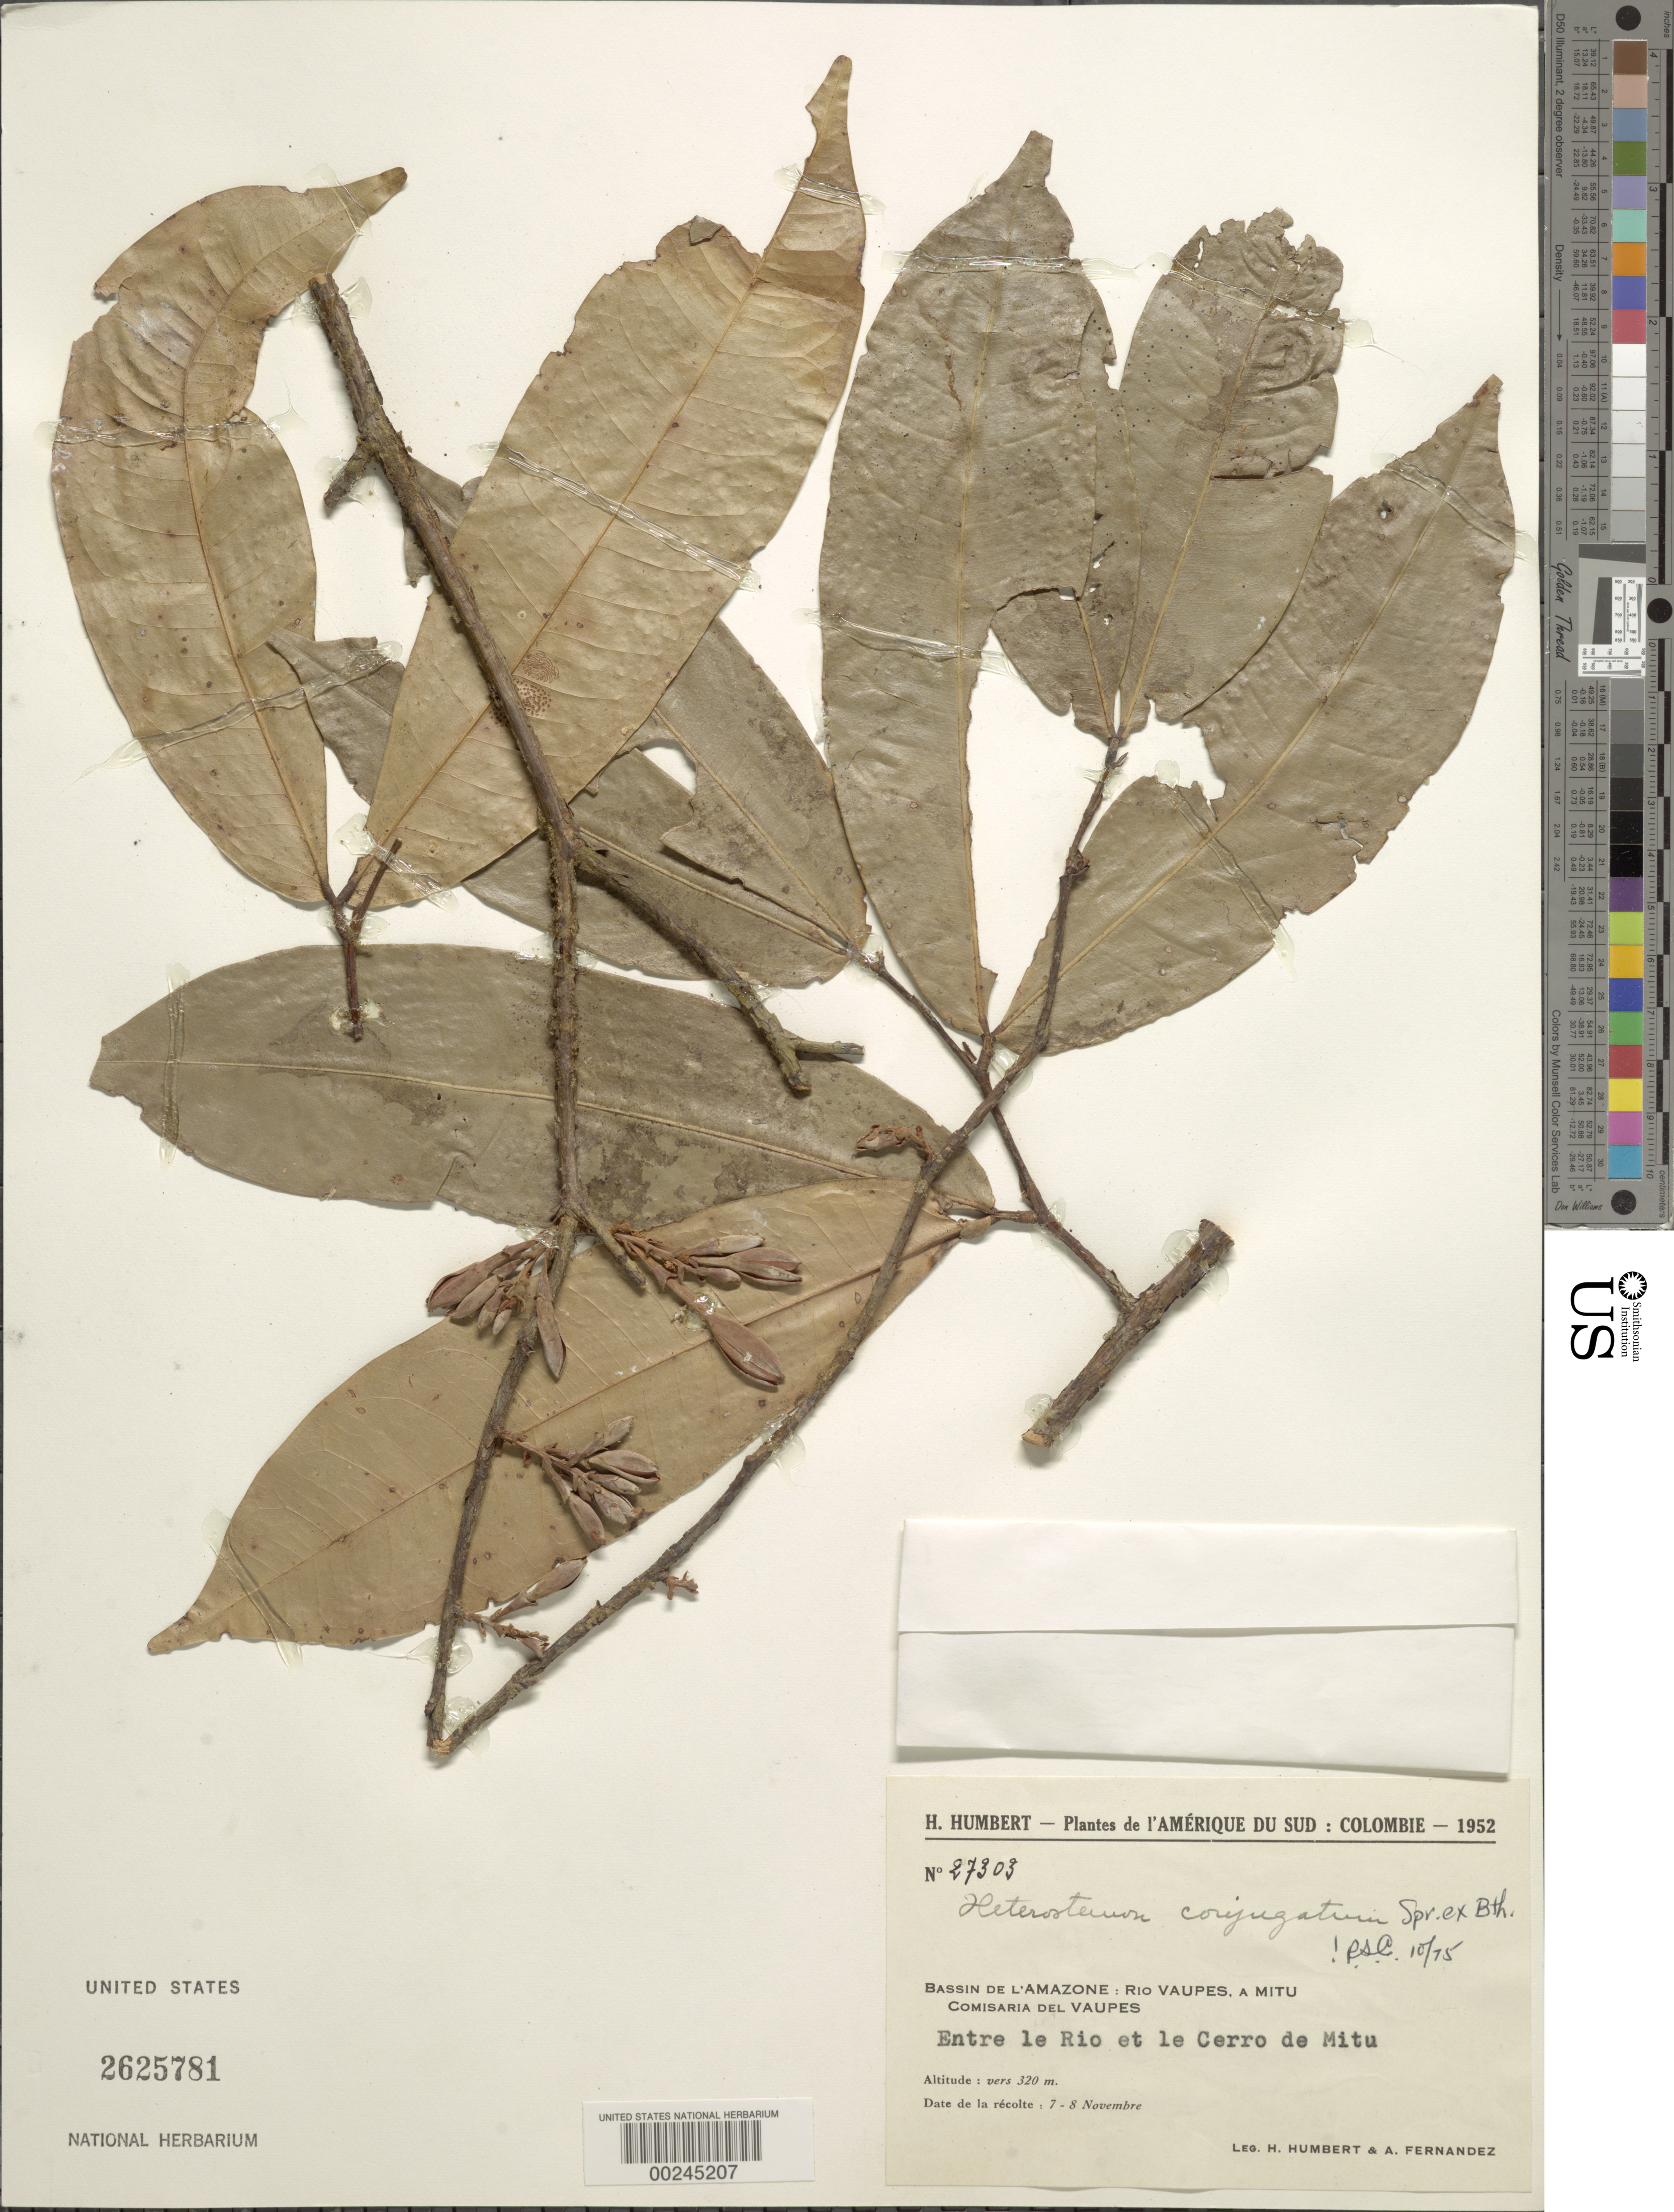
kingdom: Plantae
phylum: Tracheophyta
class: Magnoliopsida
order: Fabales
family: Fabaceae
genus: Heterostemon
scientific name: Heterostemon conjugatus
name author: Spruce ex Benth.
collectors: H. Humbert & Á. Fernández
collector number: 27303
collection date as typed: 07 Nov 1952 to 08 Nov 1952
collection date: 1952-11-07/1952-11-08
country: Colombia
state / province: Vaupés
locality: Basin of Amazon; Rio Vaupes, Mitu; between the River and Cerro of Mitu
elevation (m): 320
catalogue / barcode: US 2625781